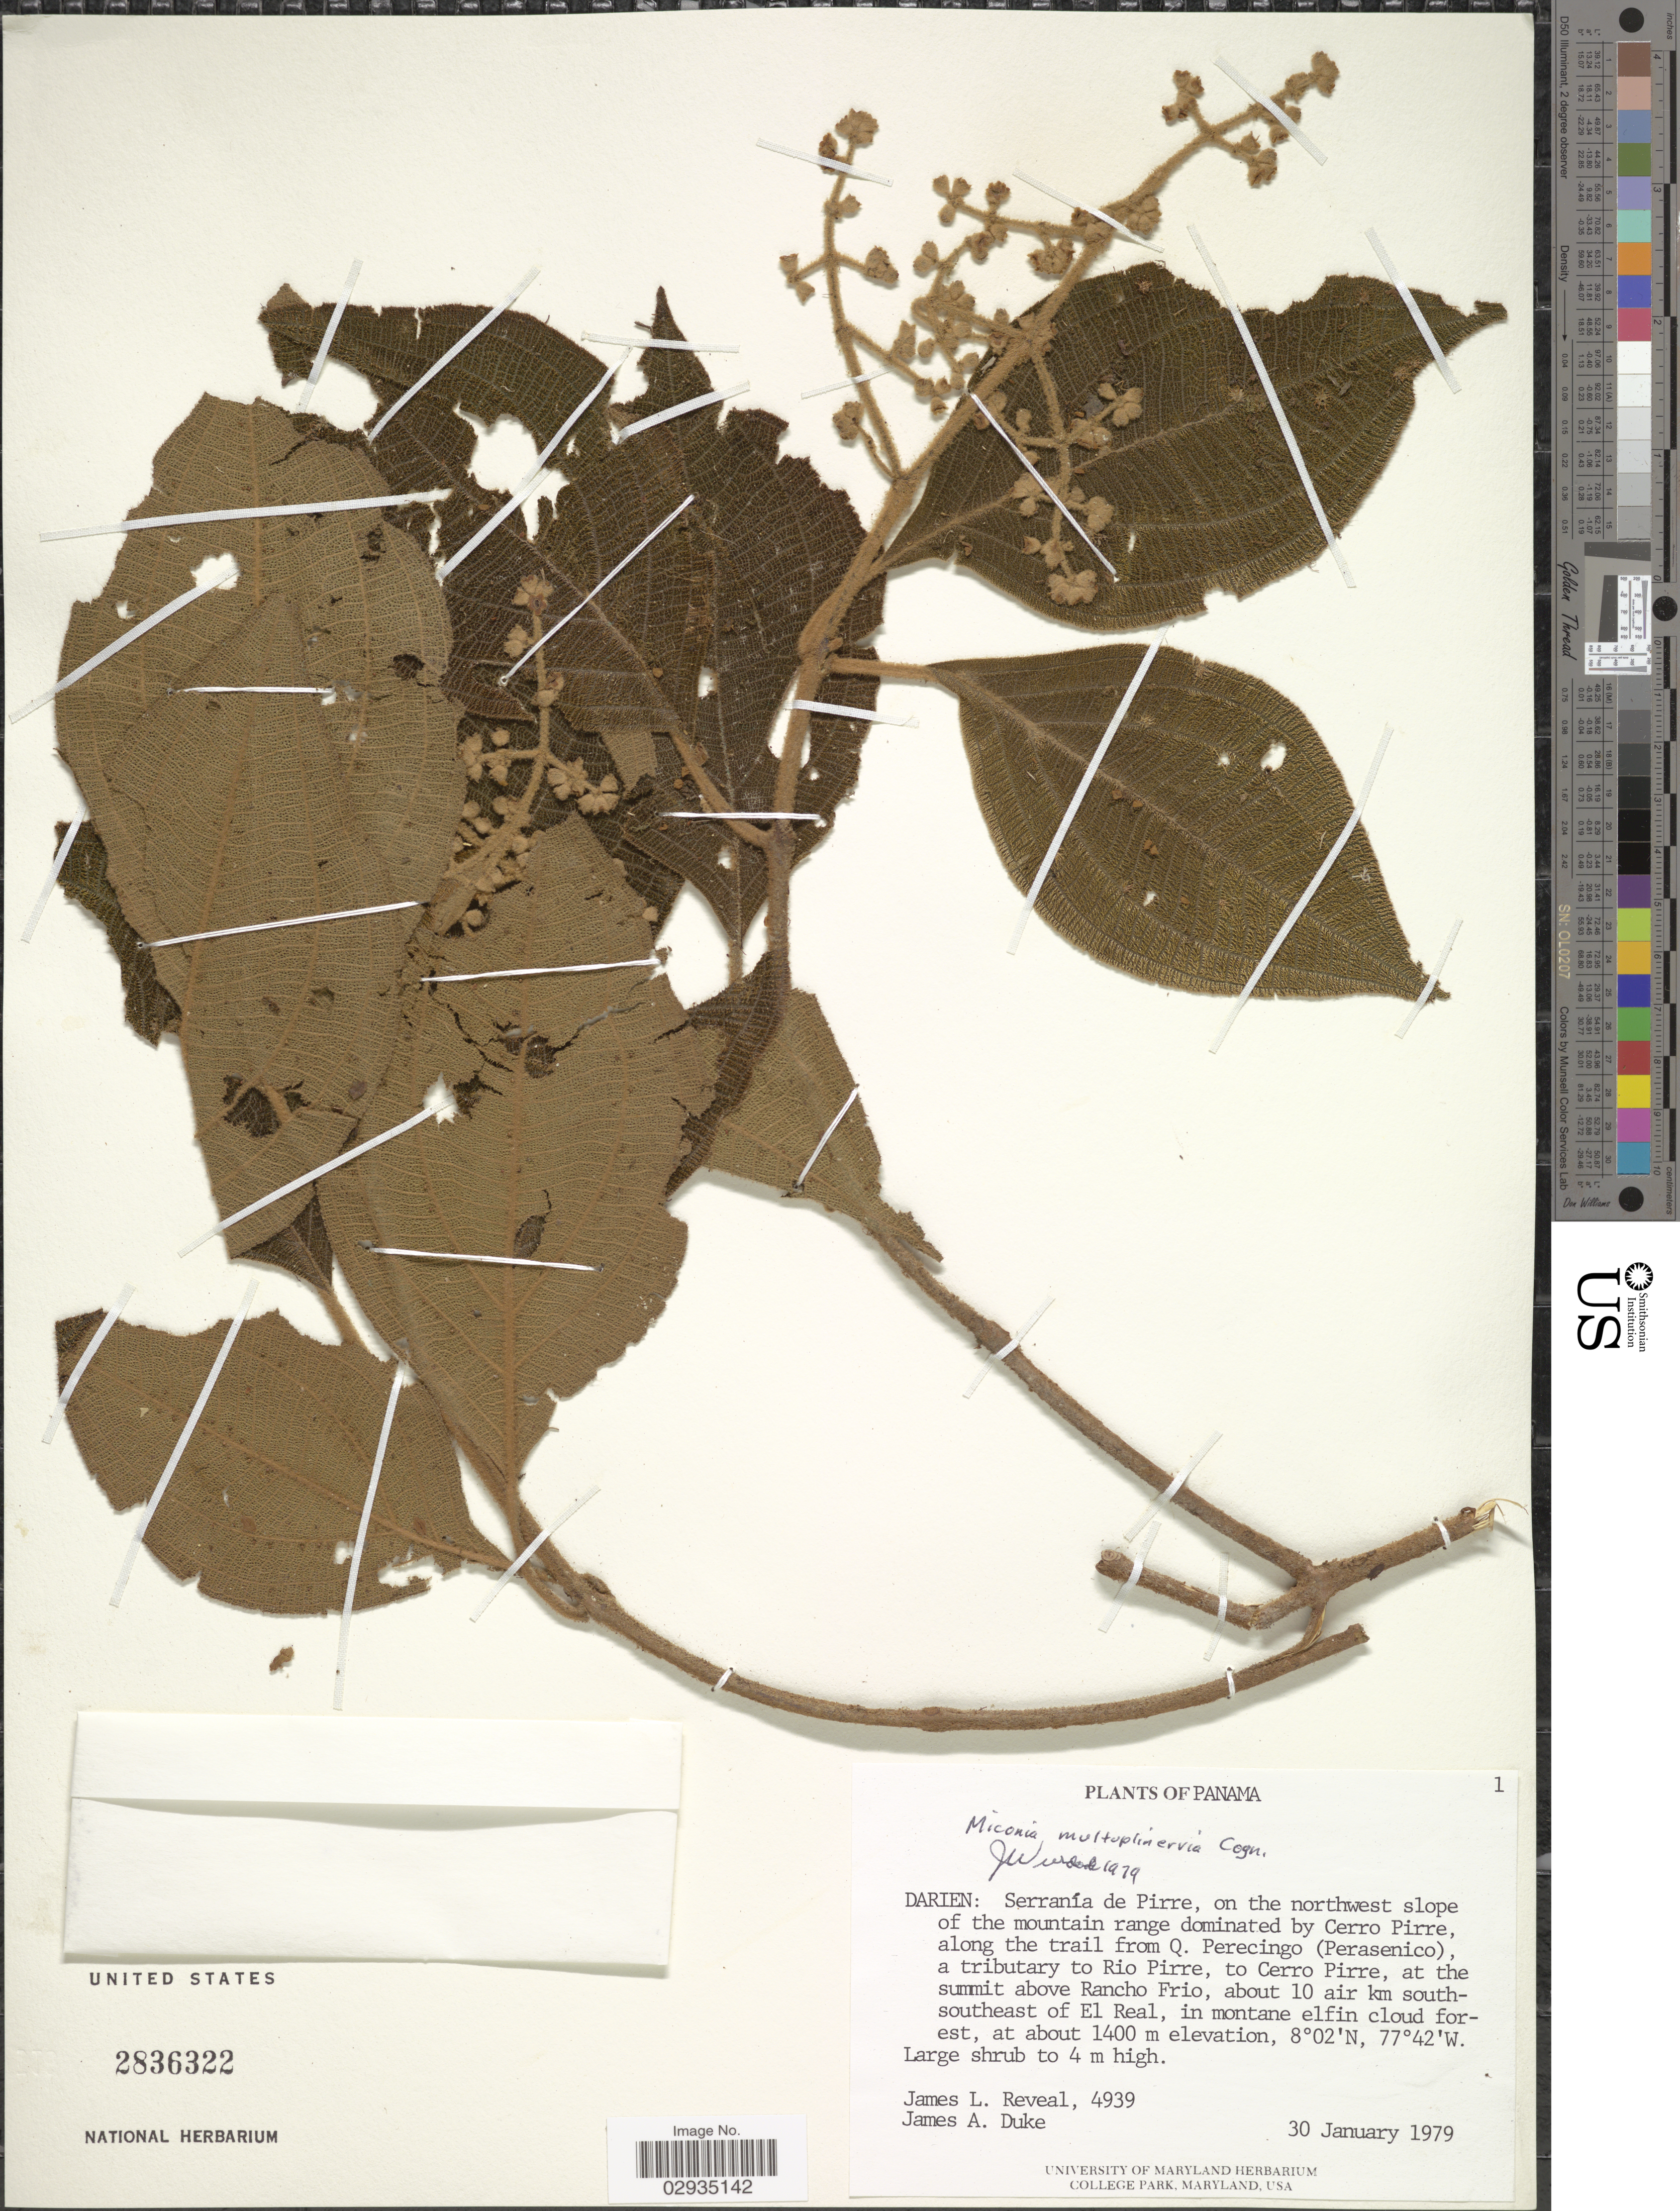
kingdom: Plantae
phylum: Tracheophyta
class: Magnoliopsida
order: Myrtales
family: Melastomataceae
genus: Miconia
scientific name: Miconia multiplinervia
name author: Cogn.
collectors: J. L. Reveal & J. A. Duke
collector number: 4939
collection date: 1979-01-30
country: Panama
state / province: Darién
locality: Serranía de Pirre, on the northwest slope of the mountain range dominated by Cerro Pirre, along the trail from Q. Perecingo (Perasenico), a tributary to Rio Pirre, to Cerro Pirre, at the summit above Rancho Frio, about 10 air km south-southeast of El Real.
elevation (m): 1400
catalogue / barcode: US 2836322